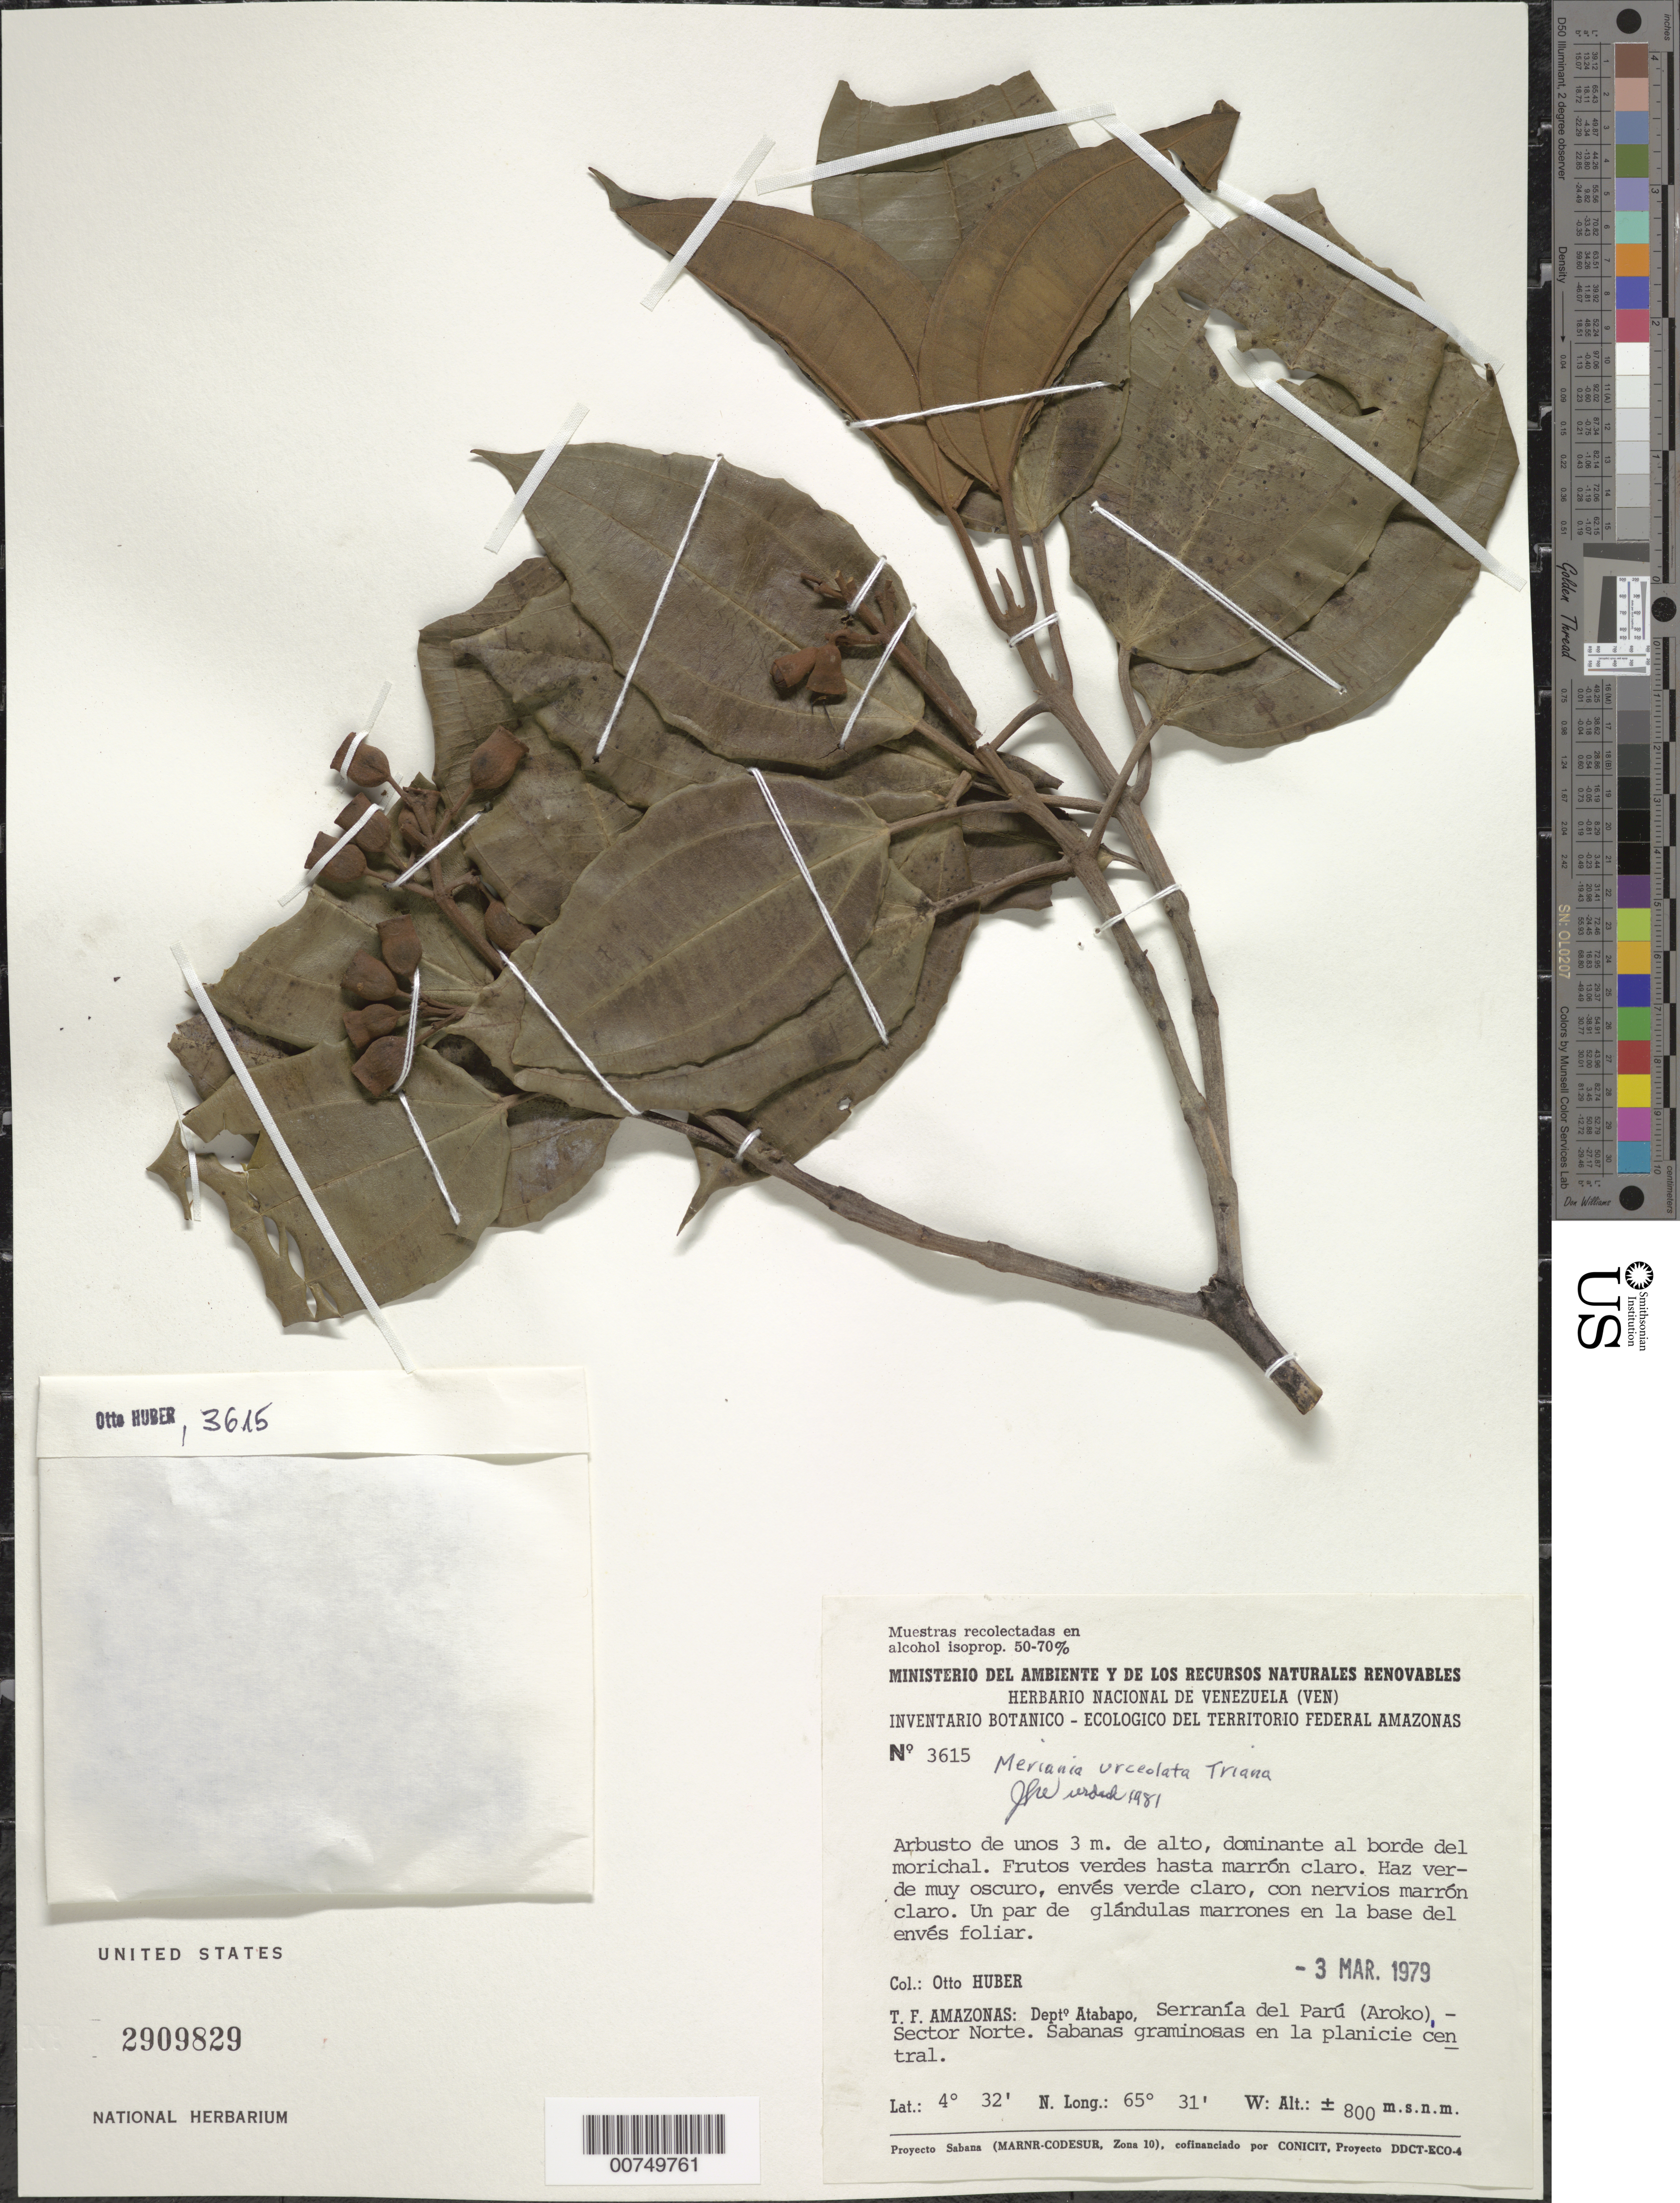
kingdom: Plantae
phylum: Tracheophyta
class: Magnoliopsida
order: Myrtales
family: Melastomataceae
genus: Meriania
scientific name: Meriania urceolata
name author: Triana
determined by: Wurdack, John J., (US), US (UNITED STATES)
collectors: O. Huber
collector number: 3615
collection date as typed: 3-Mar-79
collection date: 1979-03-03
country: Venezuela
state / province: Amazonas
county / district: Atabapo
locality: Serraina del Parú (Aroko)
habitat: Sabana graminosas en la planicie central; dominante al borde del morichal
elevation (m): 800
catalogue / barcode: US 2909829